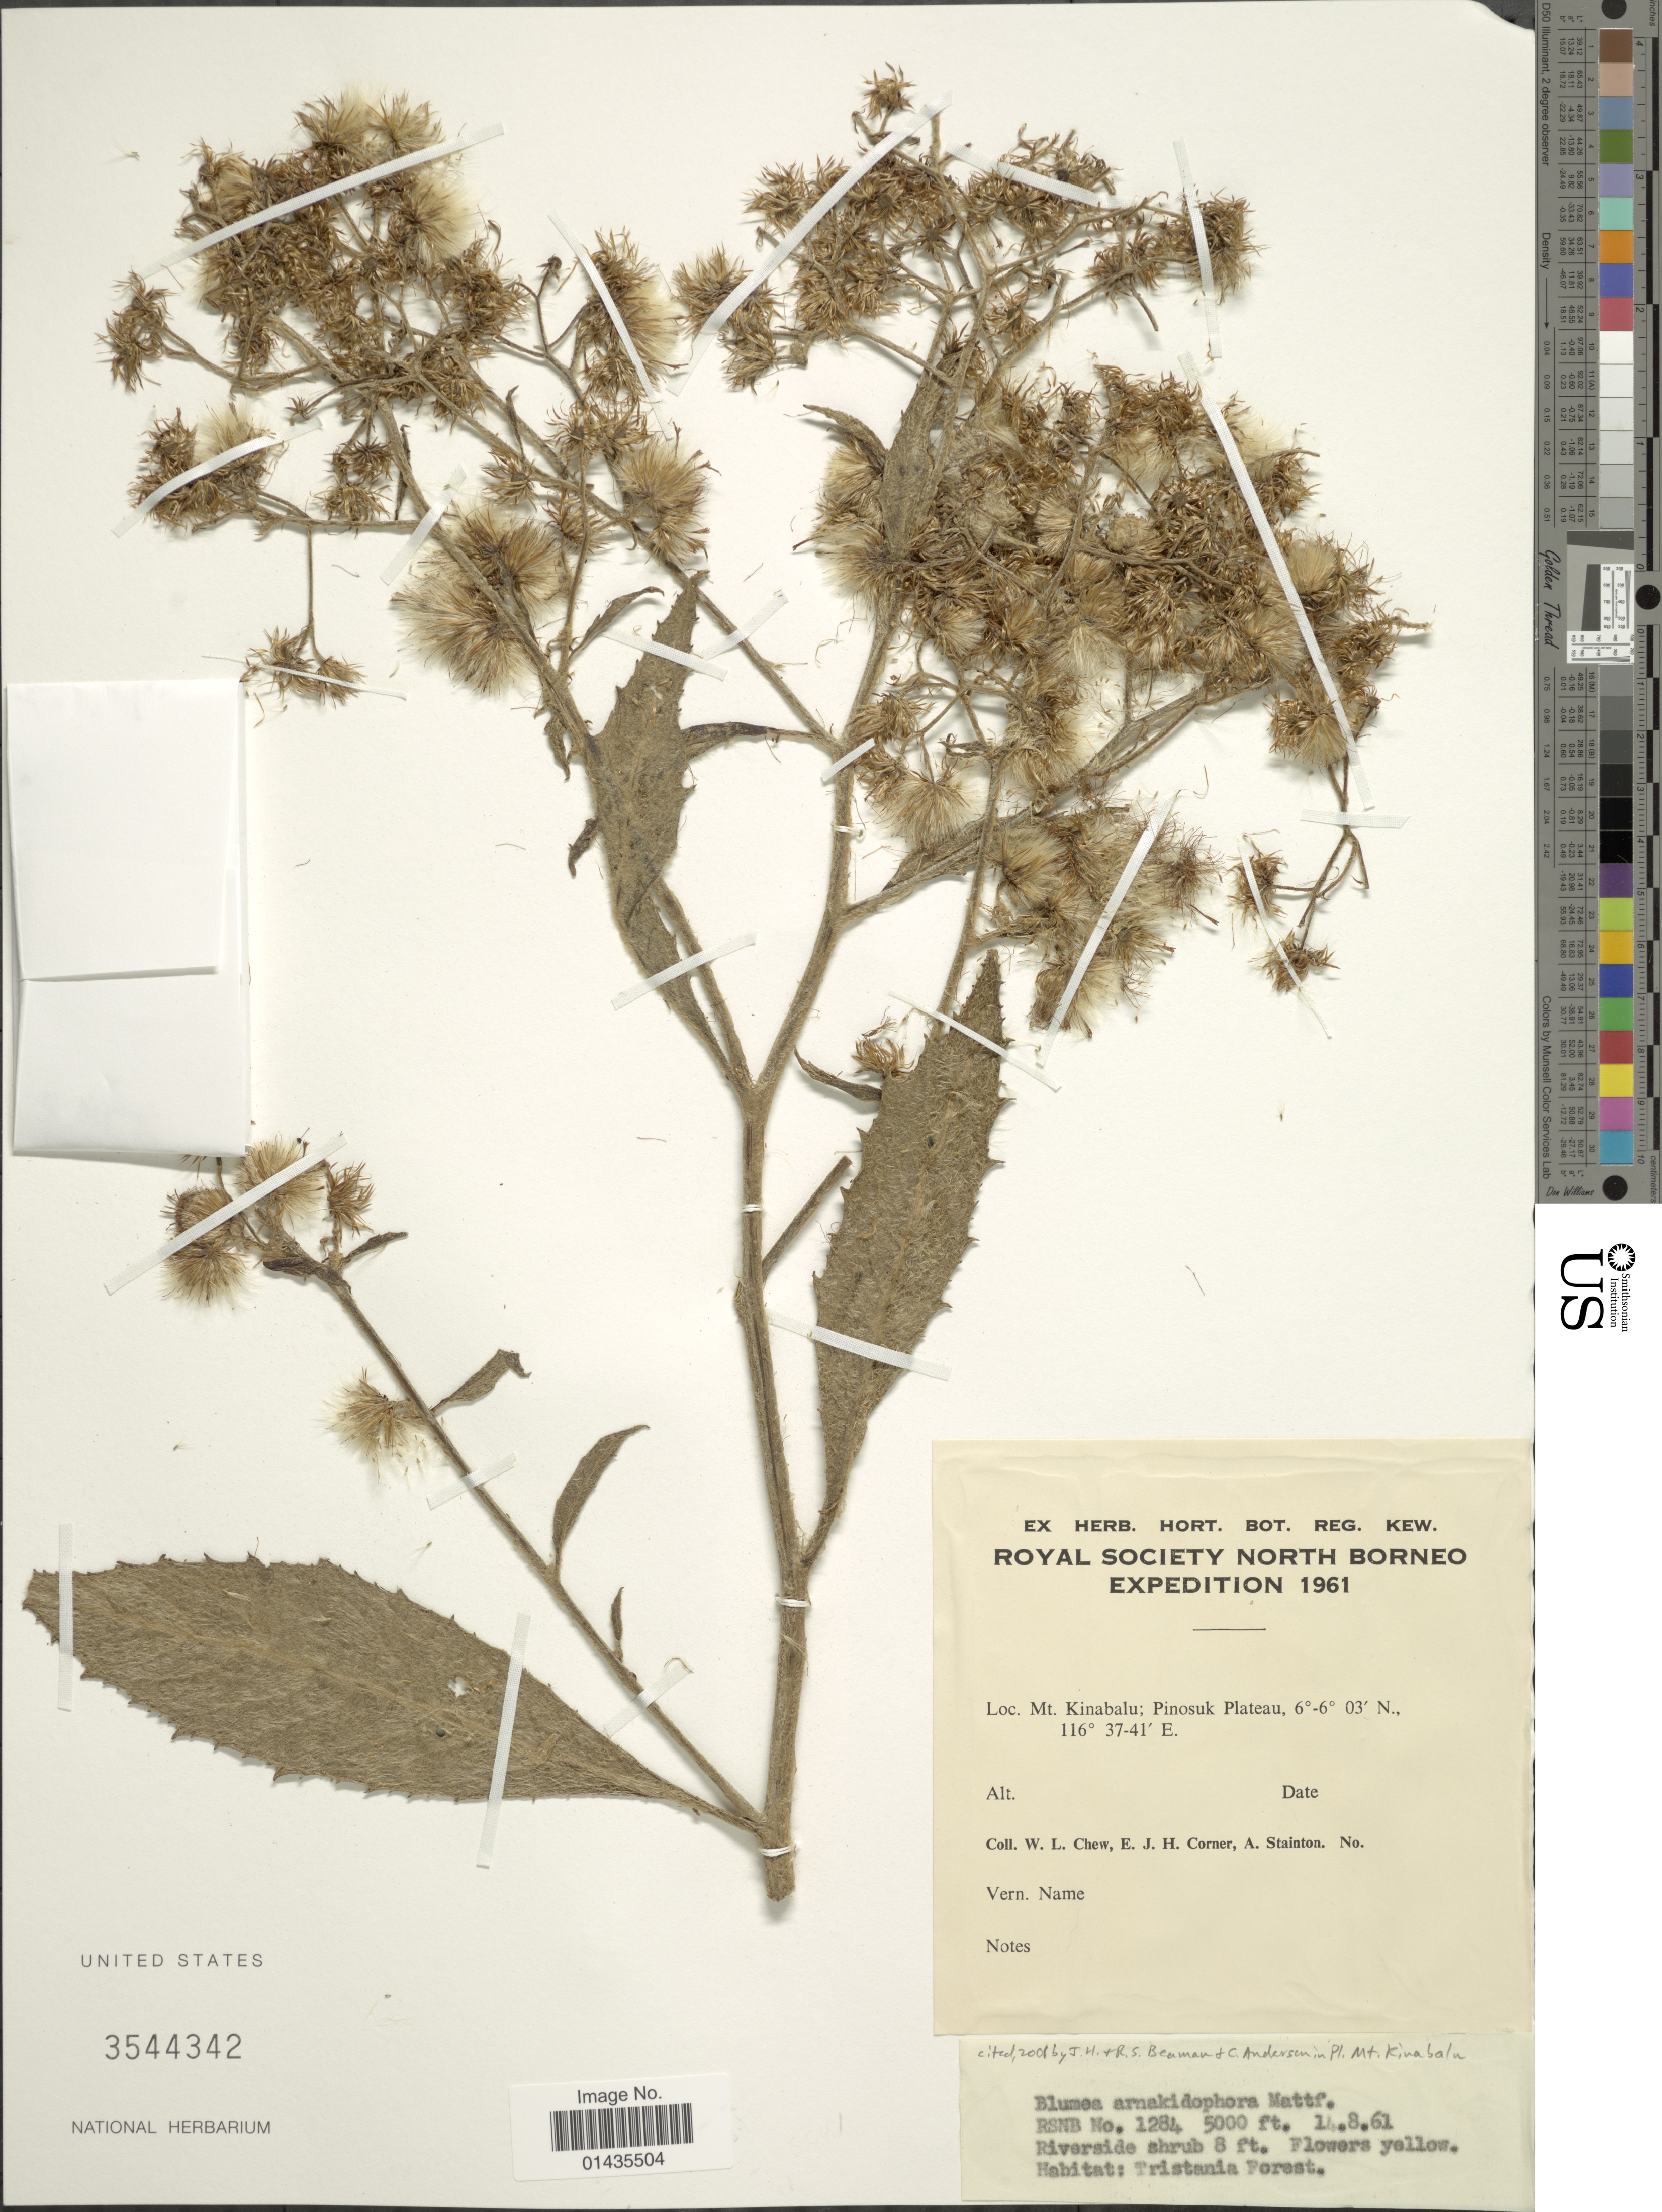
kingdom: Plantae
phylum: Tracheophyta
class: Magnoliopsida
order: Asterales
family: Asteraceae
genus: Blumea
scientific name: Blumea arnakidophora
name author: Mattf.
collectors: W. Chew, E. Corner & A. Stainton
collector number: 1284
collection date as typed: Transcribed d/m/y: 14/8/61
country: Malaysia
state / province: Sabah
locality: Royal Society North Borneo, Mt. Kinabalu, Pinosuk Plateau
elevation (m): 1524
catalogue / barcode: US 3544342